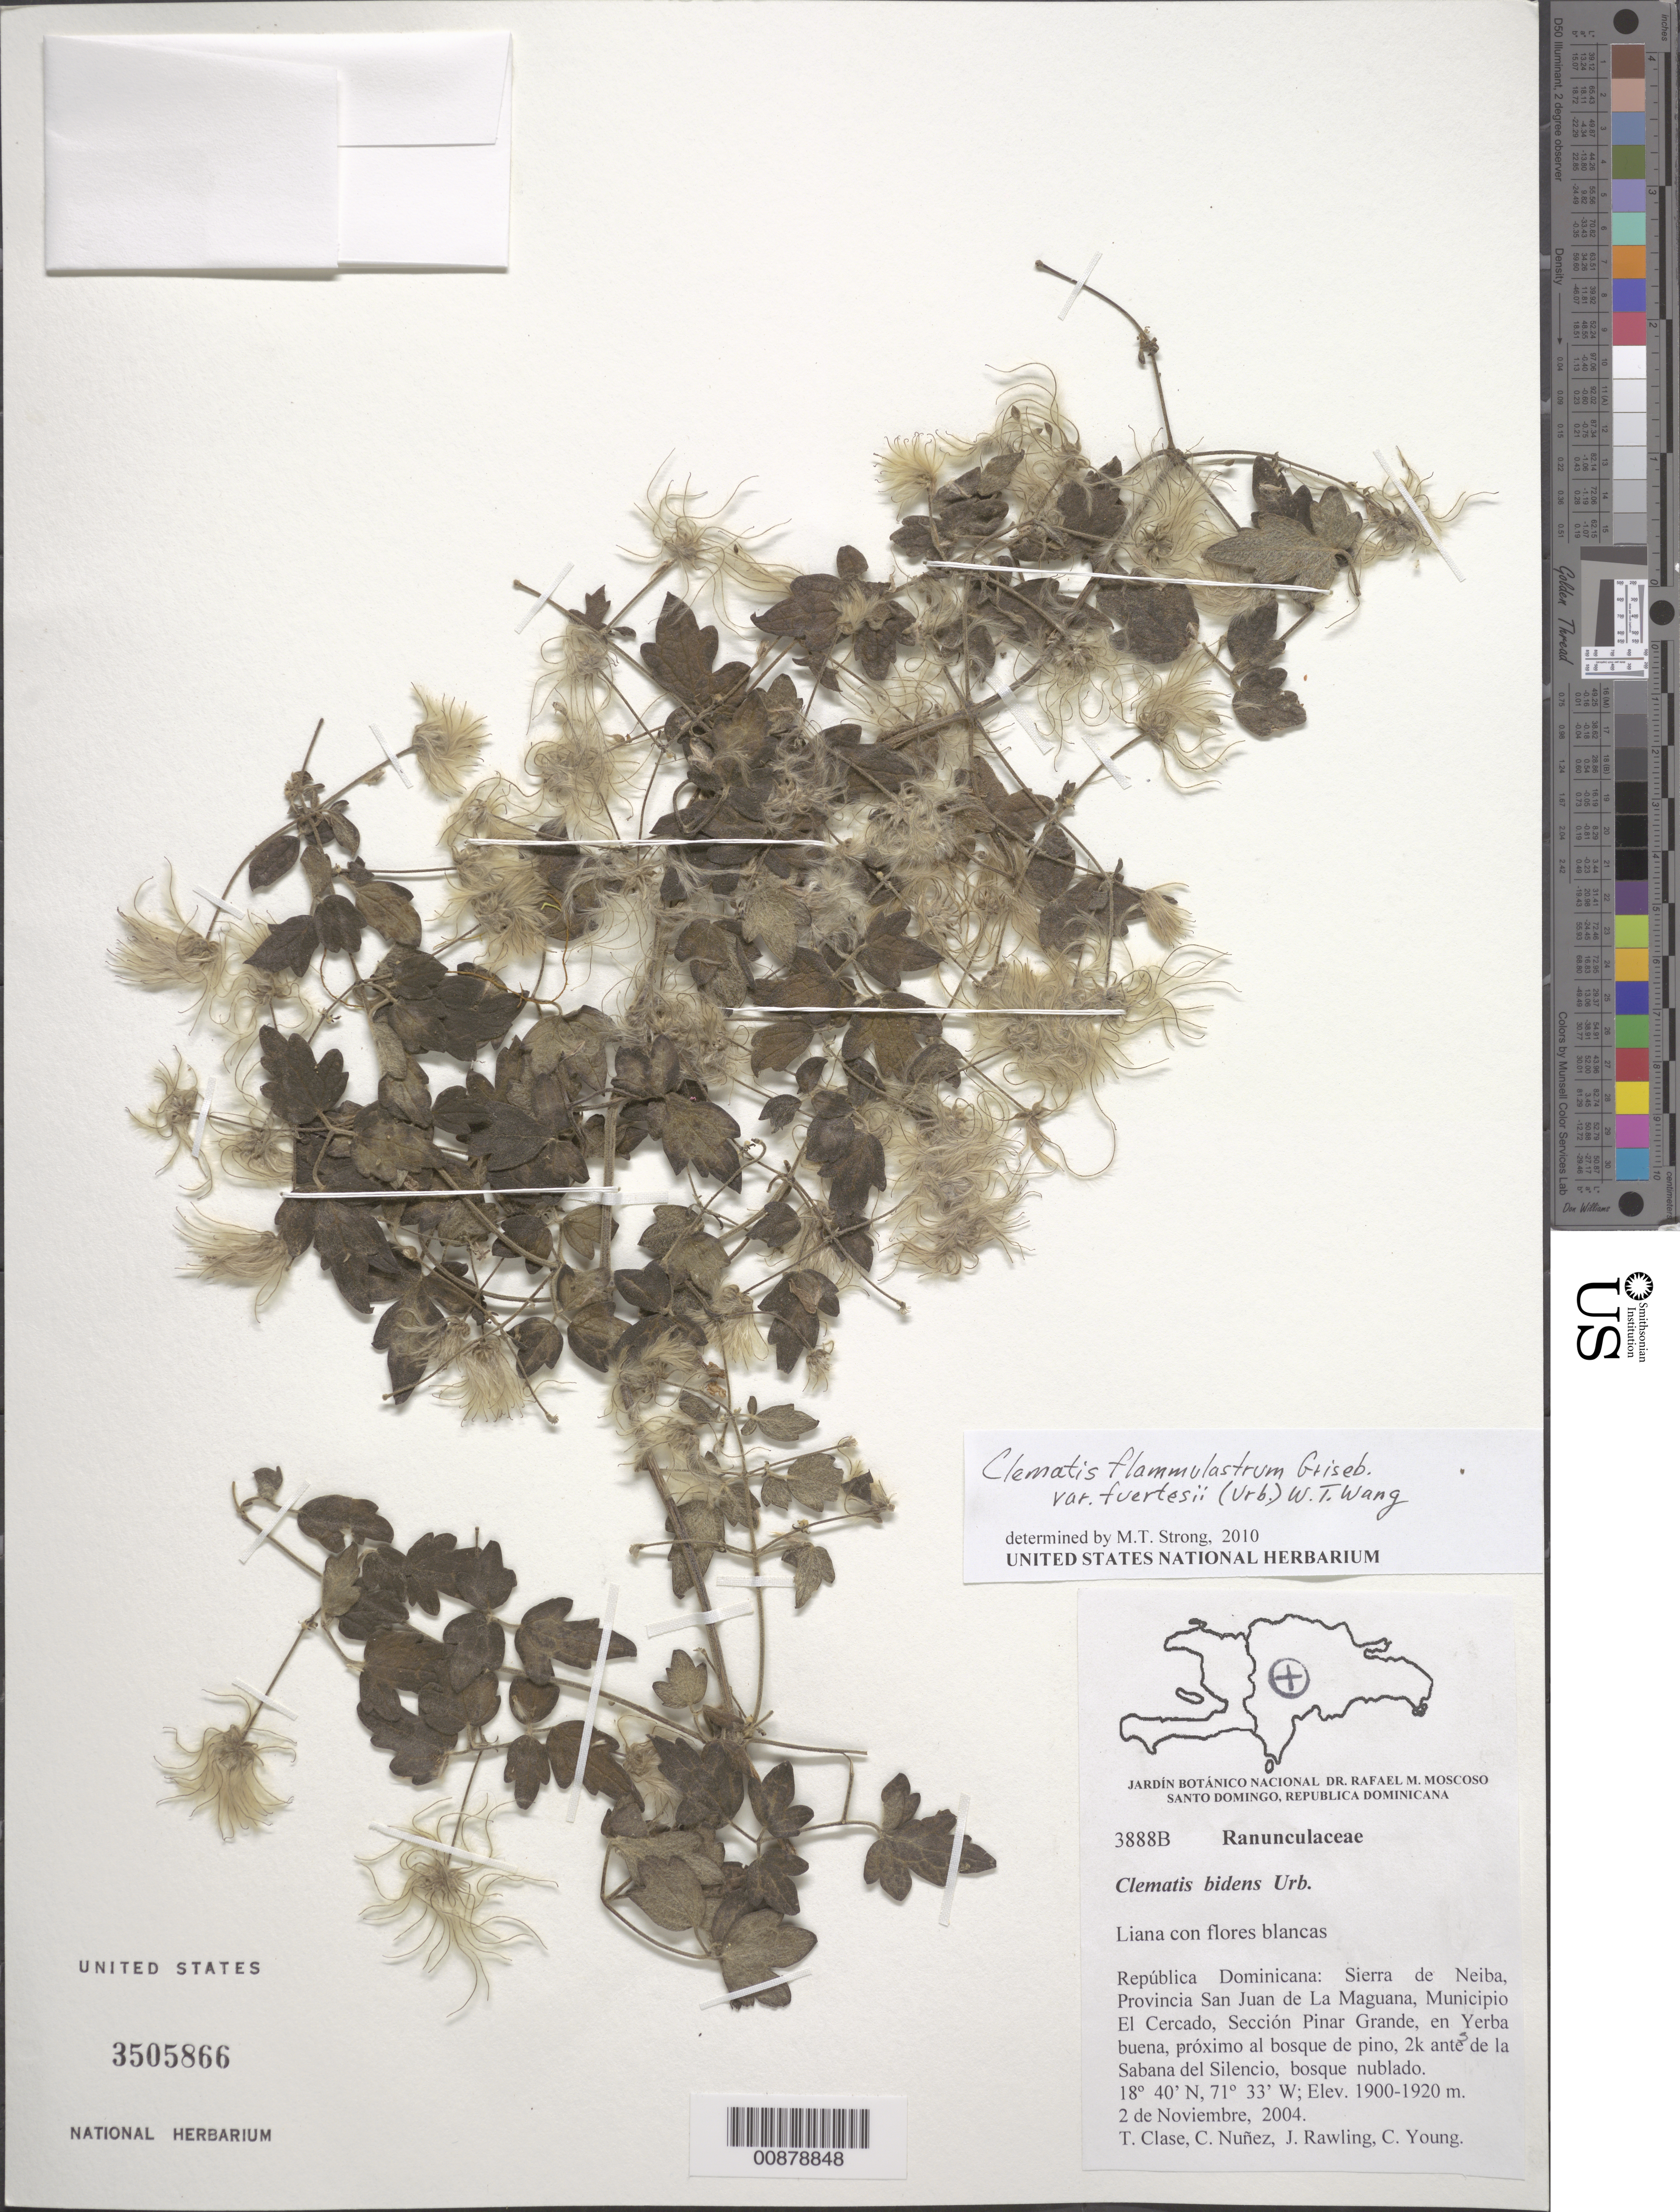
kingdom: Plantae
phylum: Tracheophyta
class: Magnoliopsida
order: Ranunculales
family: Ranunculaceae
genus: Clematis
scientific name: Clematis flammulastrum var. fuertesii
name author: (Urb.) W.T. Wang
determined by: Strong, M. T., (US), Smithsonian Institution - National Museum of Natural History (UNITED STATES)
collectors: T. Clase, C. Nunez, J. Rawling & C. Young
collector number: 3888B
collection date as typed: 02 Nov 2004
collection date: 2004-11-02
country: Dominican Republic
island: Hispaniola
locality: Sierra de Neiba, Prov. San Juan de La Maguana, Mun. El Cercado, Sección Pinar Grande, en Yerba buena, próximo al bosque de pino, 2k, ante de la Sabana del Silencio.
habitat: Bosque nublado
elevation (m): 1900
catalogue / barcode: US 3505866